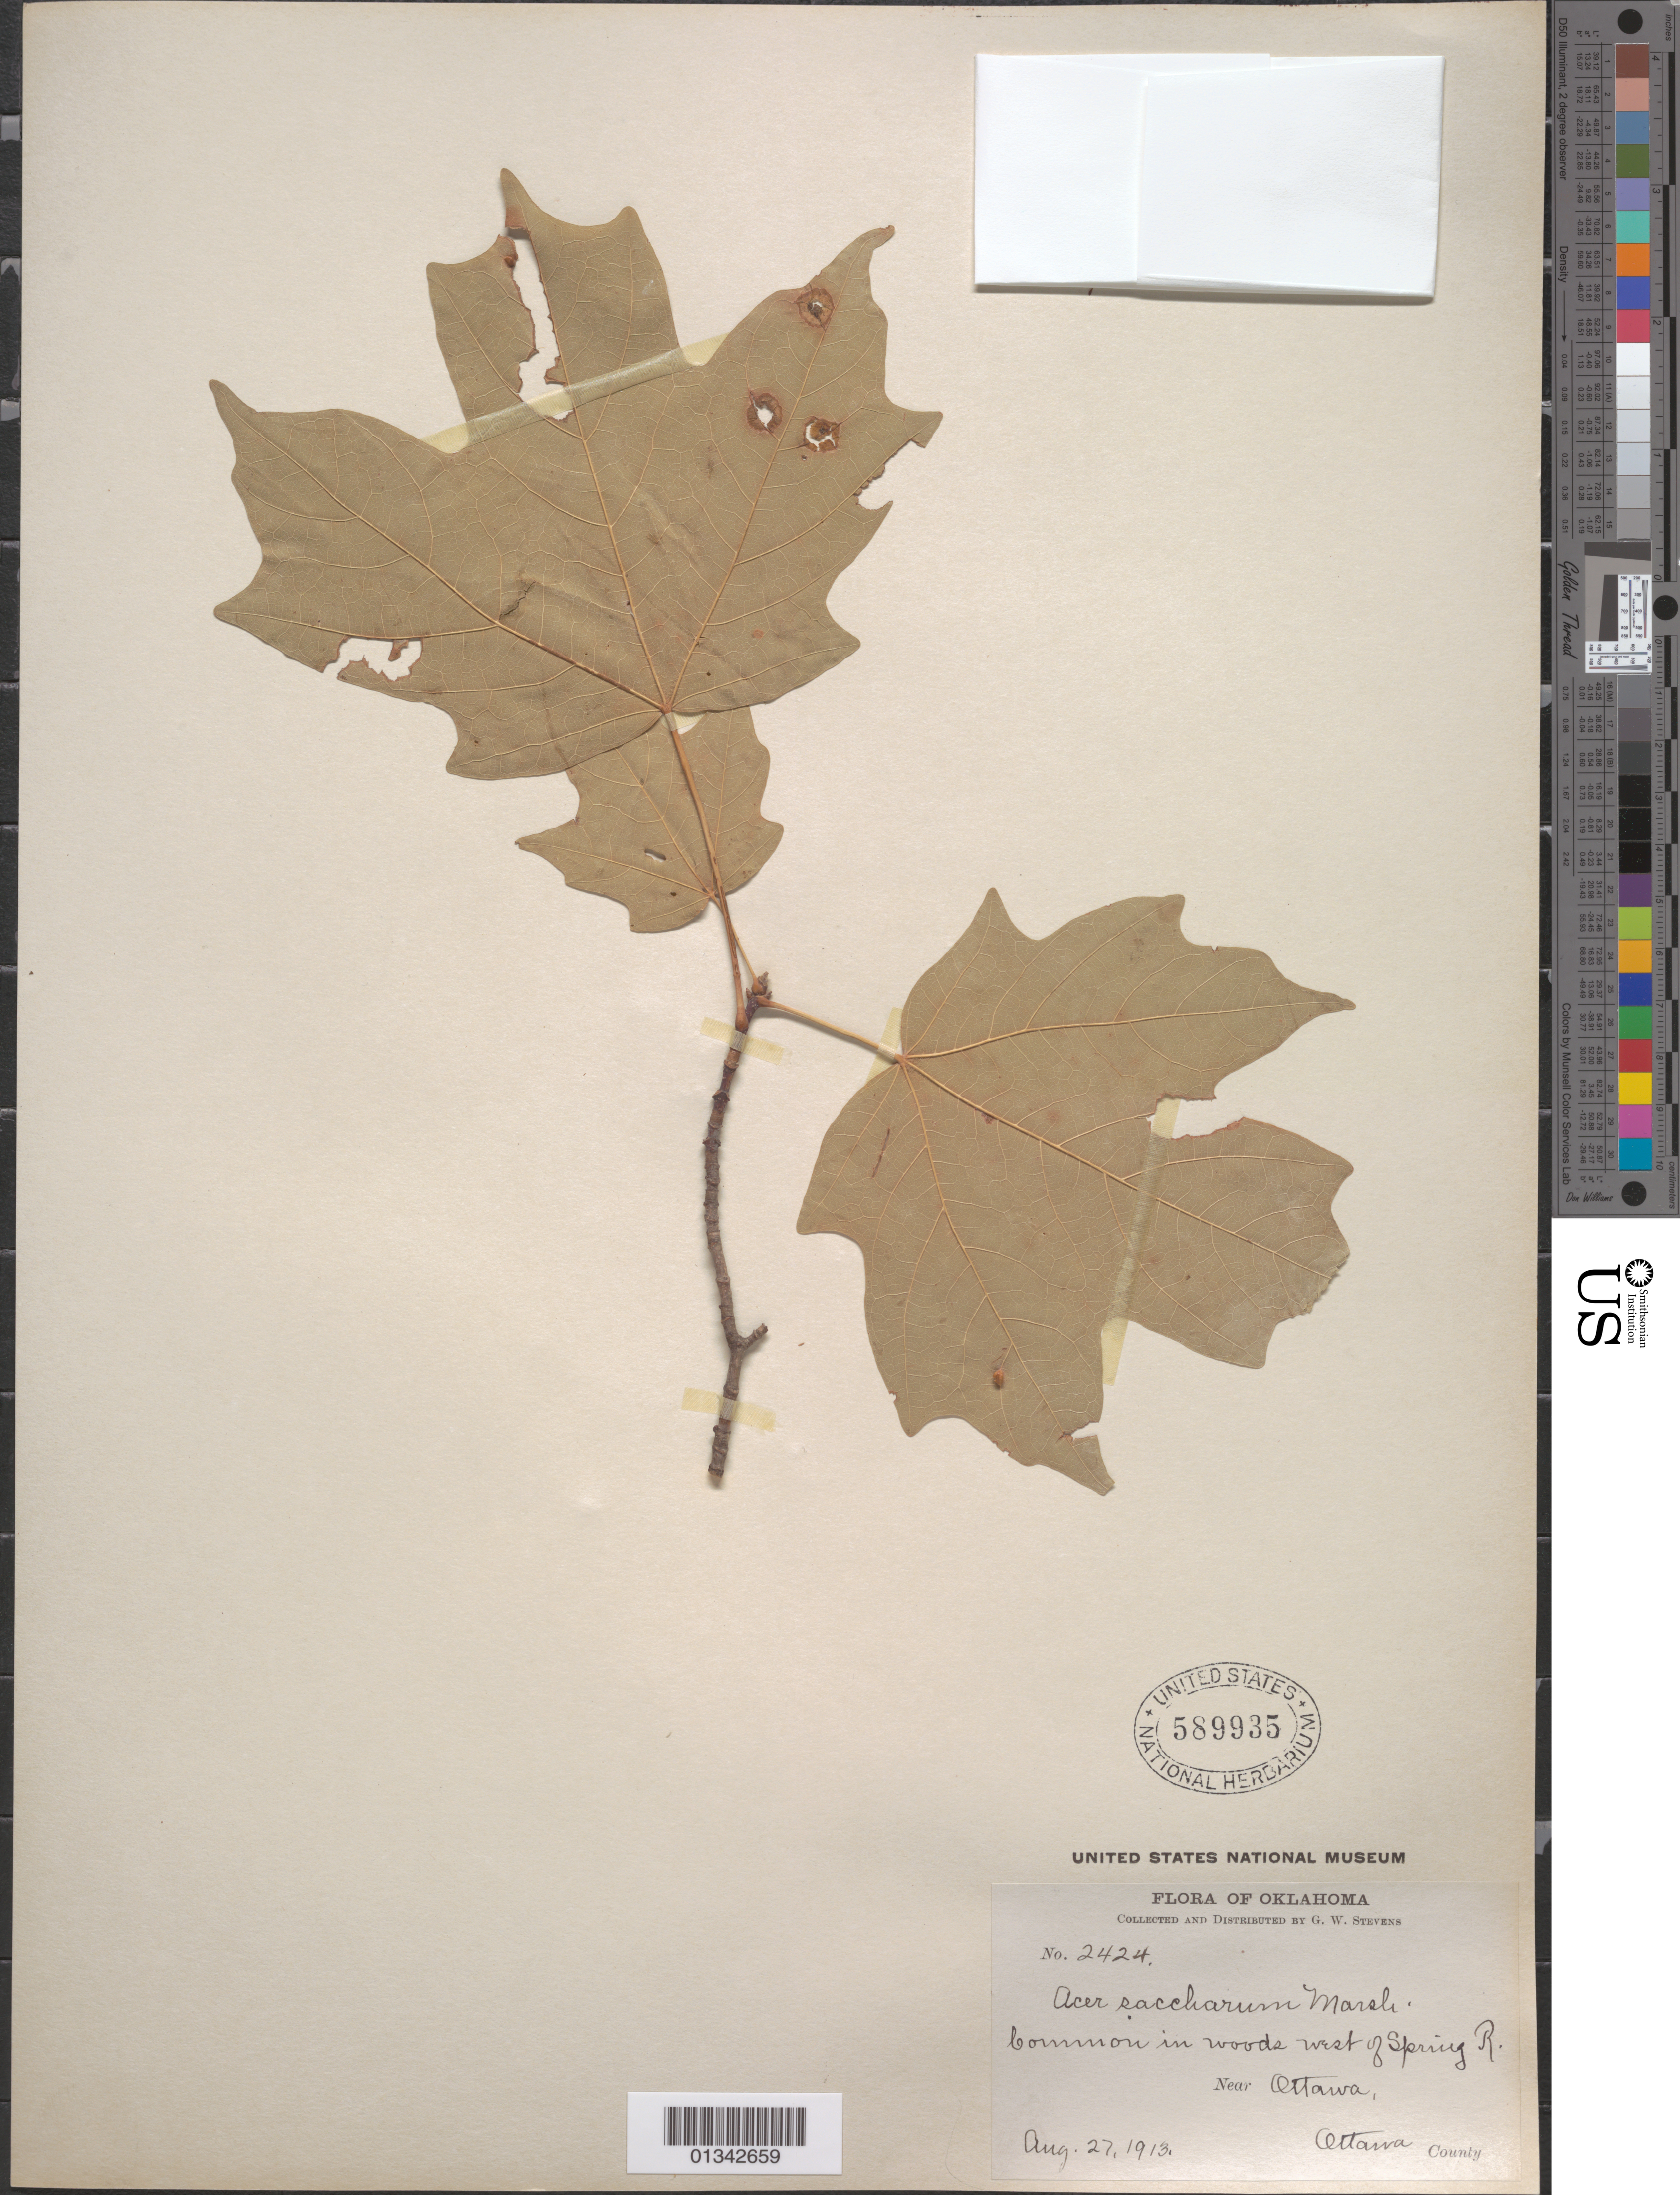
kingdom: Plantae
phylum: Tracheophyta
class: Magnoliopsida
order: Sapindales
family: Sapindaceae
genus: Acer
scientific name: Acer saccharum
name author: Marshall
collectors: G. W. Stevens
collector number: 2424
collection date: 1913-08-27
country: United States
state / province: Oklahoma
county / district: Ottawa County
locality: Ottawa, near; west of Spring R.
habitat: Common in woods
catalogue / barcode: US 589935